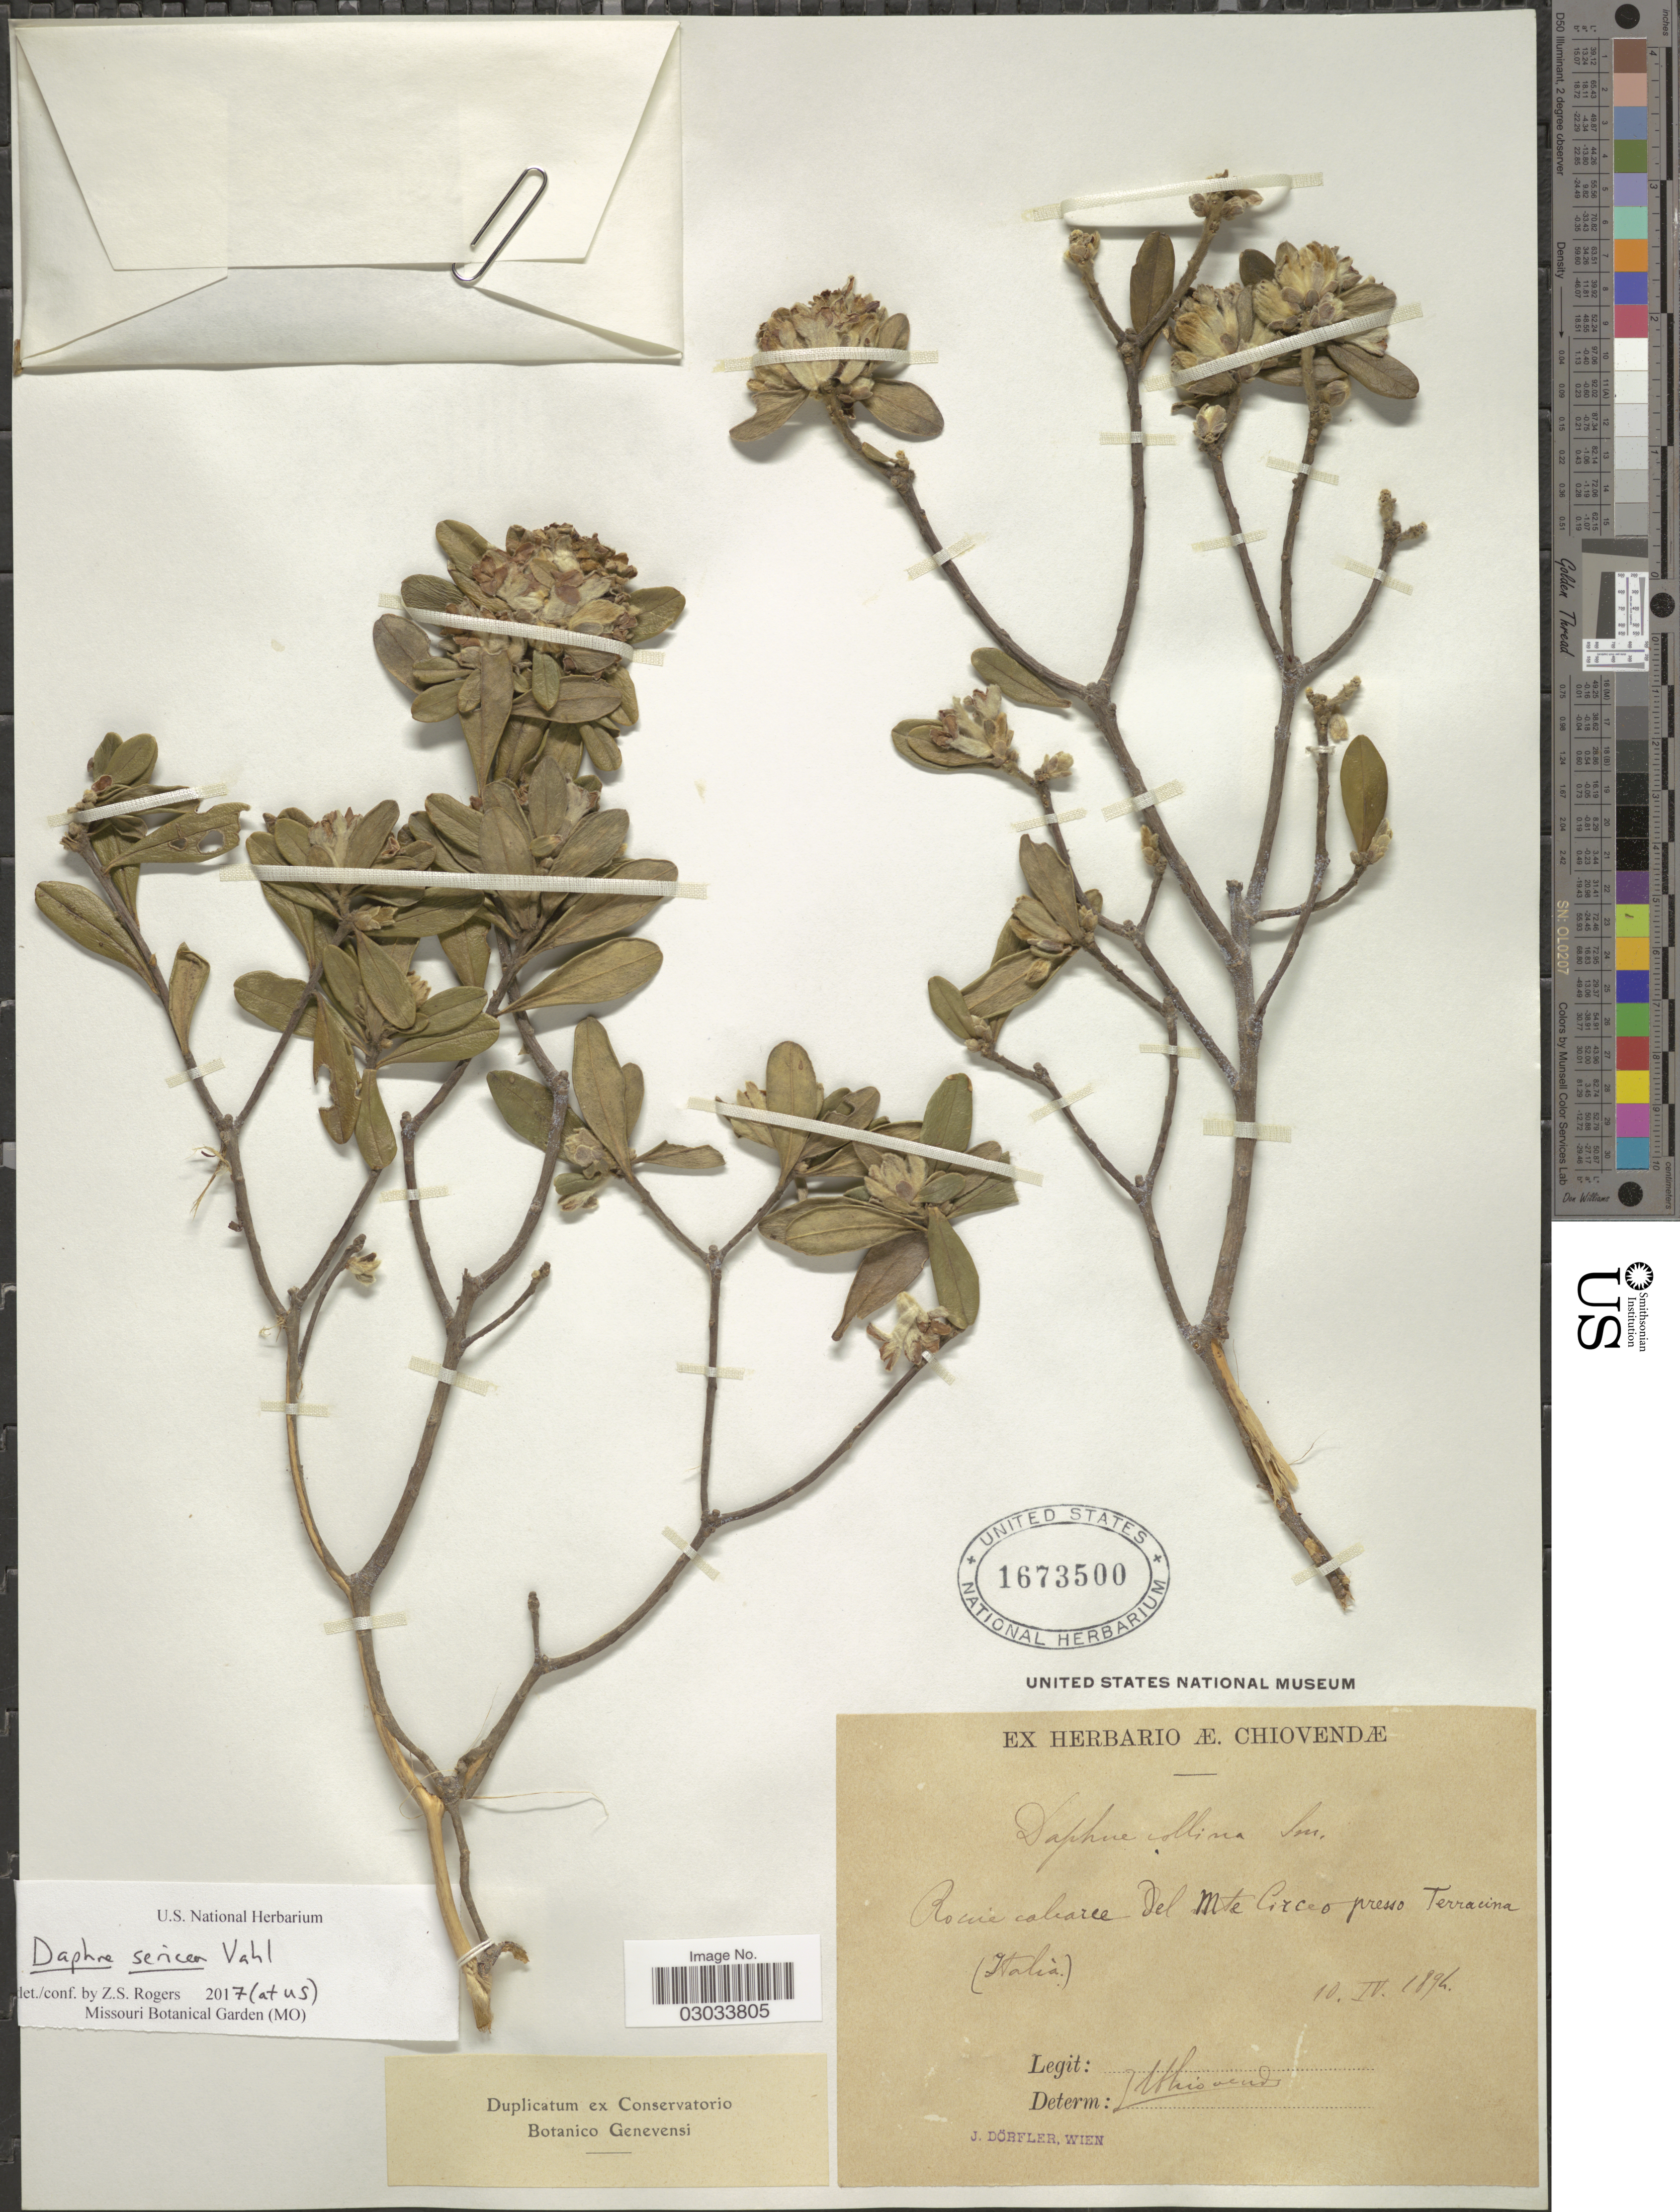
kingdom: Plantae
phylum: Tracheophyta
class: Magnoliopsida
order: Malvales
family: Thymelaeaceae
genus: Daphne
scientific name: Daphne sericea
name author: Vahl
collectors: E. Chiovenda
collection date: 1894-04-10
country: Italy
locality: Rouie [interpreted] calcare del Mte Circeo presso Terracina.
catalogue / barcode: US 1673500